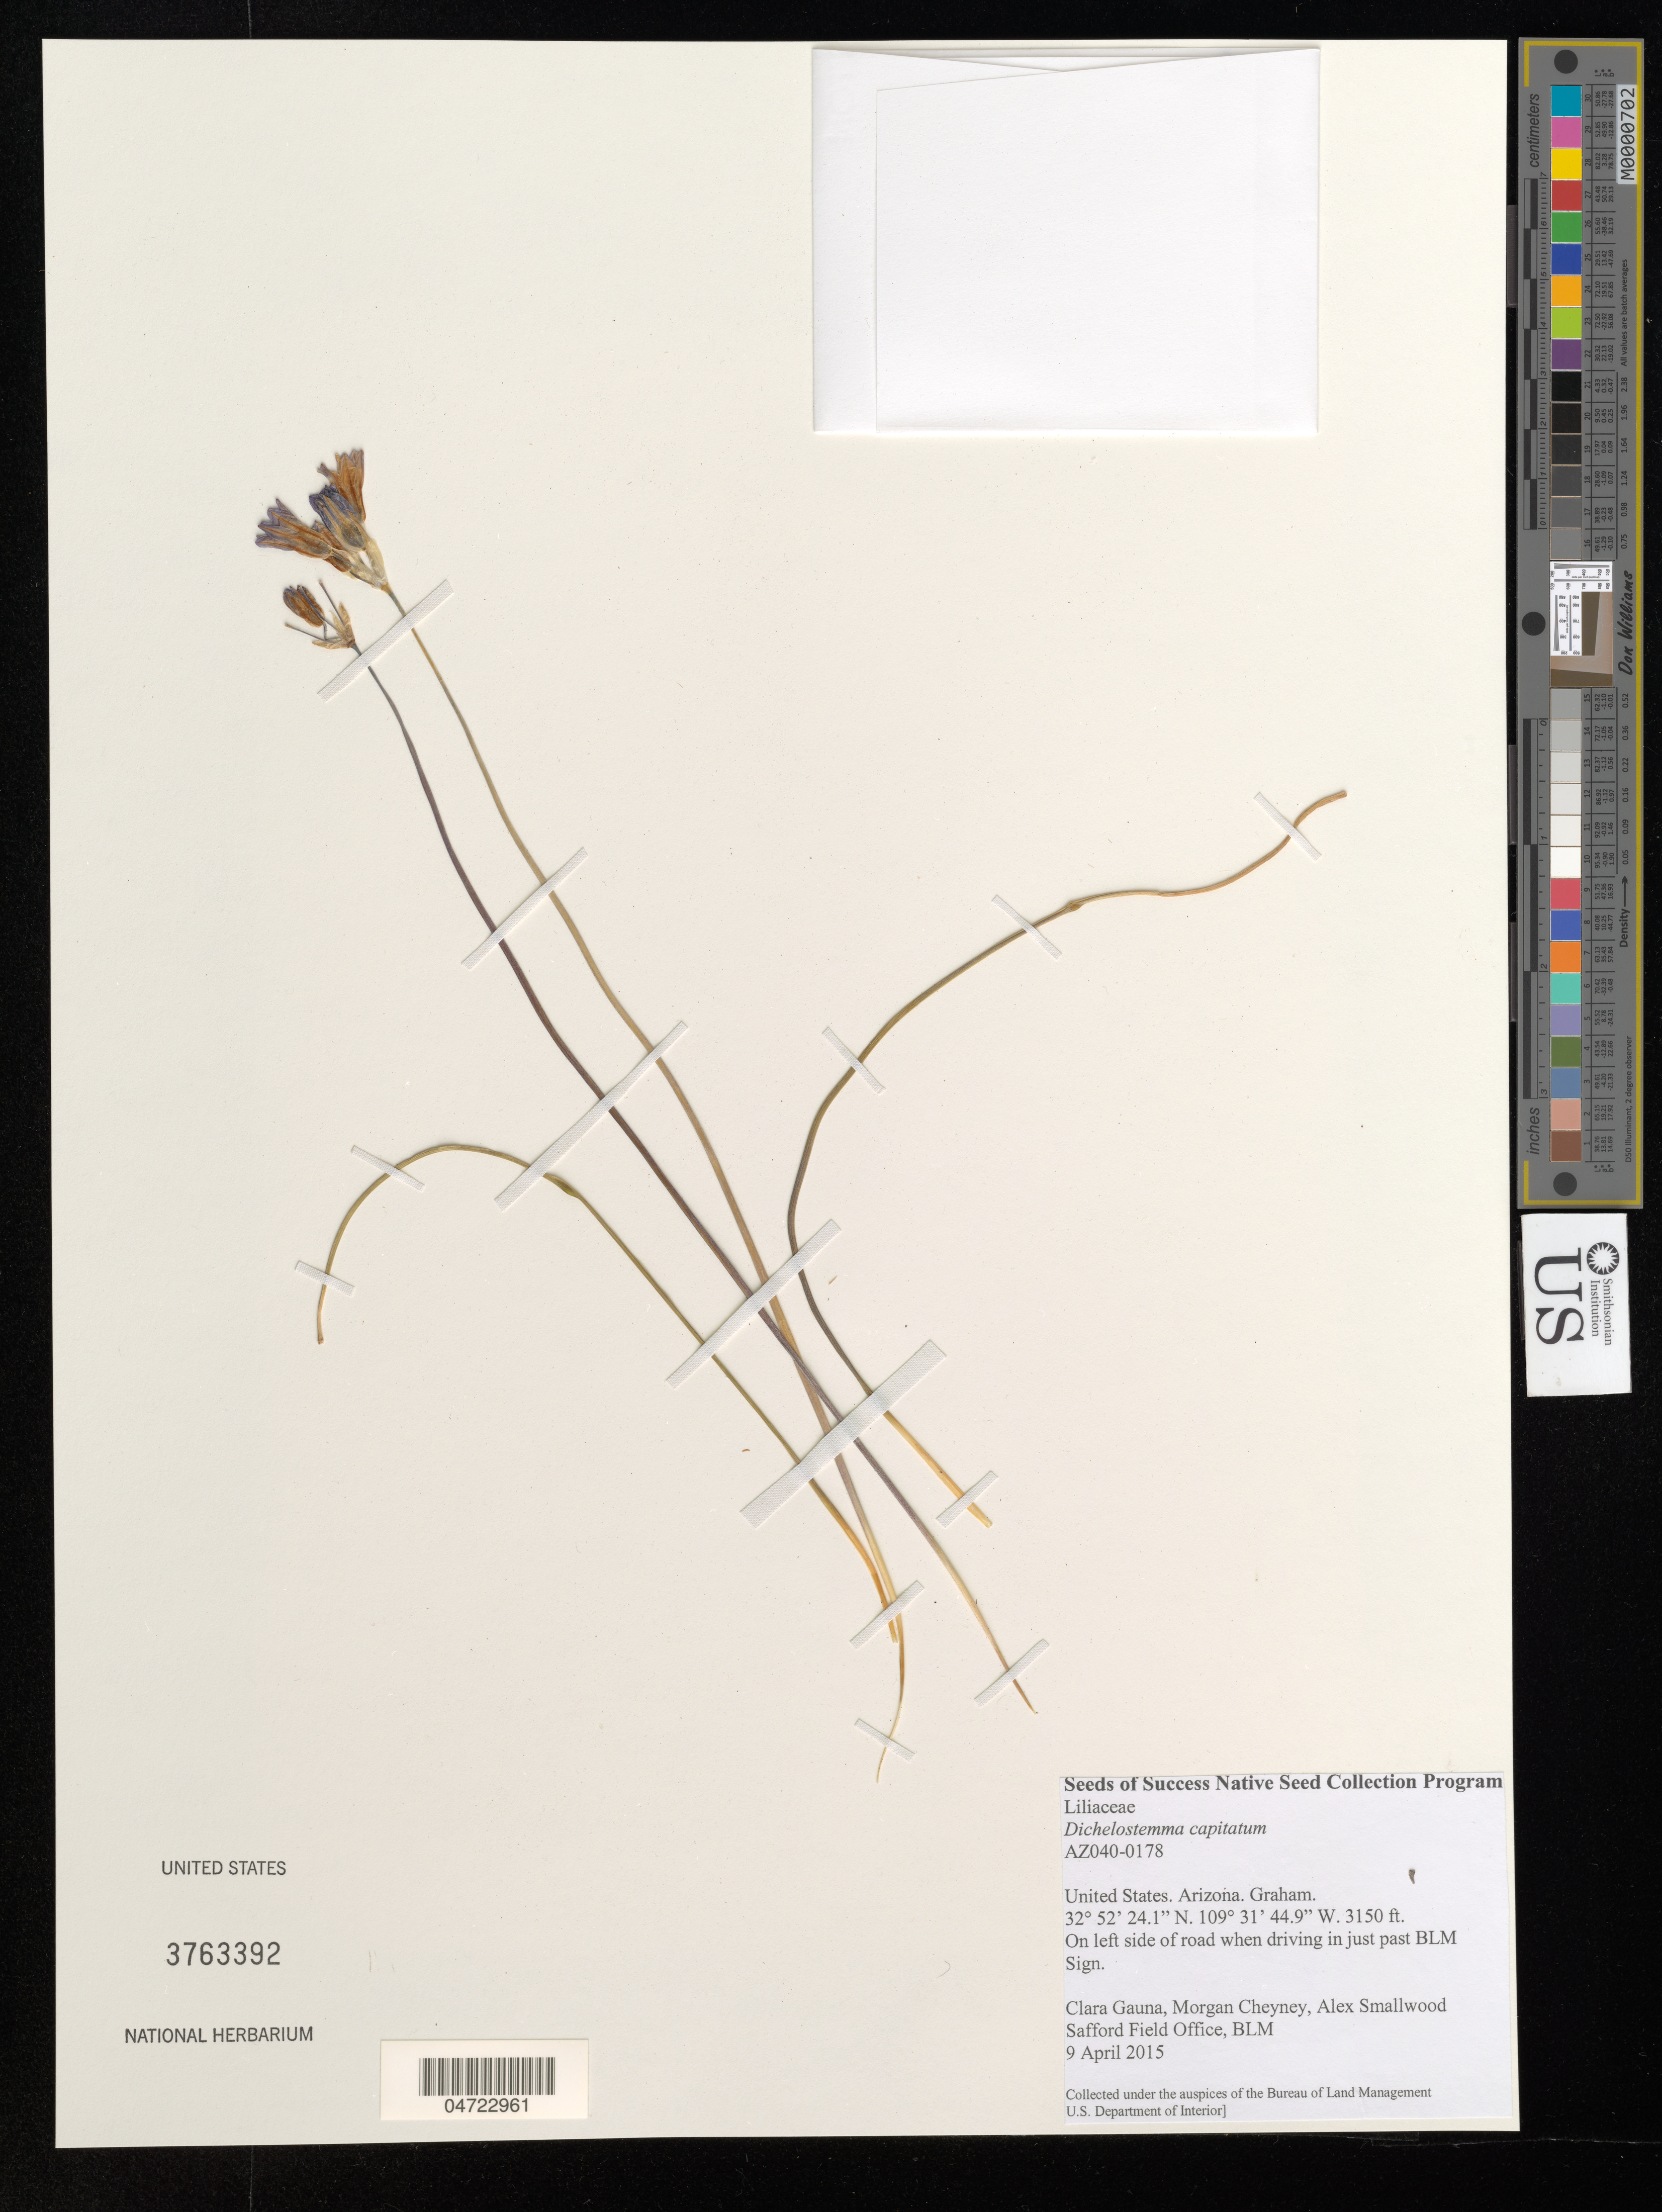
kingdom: Plantae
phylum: Tracheophyta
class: Liliopsida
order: Asparagales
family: Asparagaceae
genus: Dichelostemma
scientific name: Dichelostemma capitatum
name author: (Benth.) Alph. Wood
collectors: C. Gauna, M. Cheyney & A. Smallwood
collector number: AZ040-0178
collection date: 2015-04-09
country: United States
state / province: Arizona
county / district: Graham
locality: Graham. On left side of road when driving in just past BLM Sign.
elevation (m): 960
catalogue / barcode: US 3763392